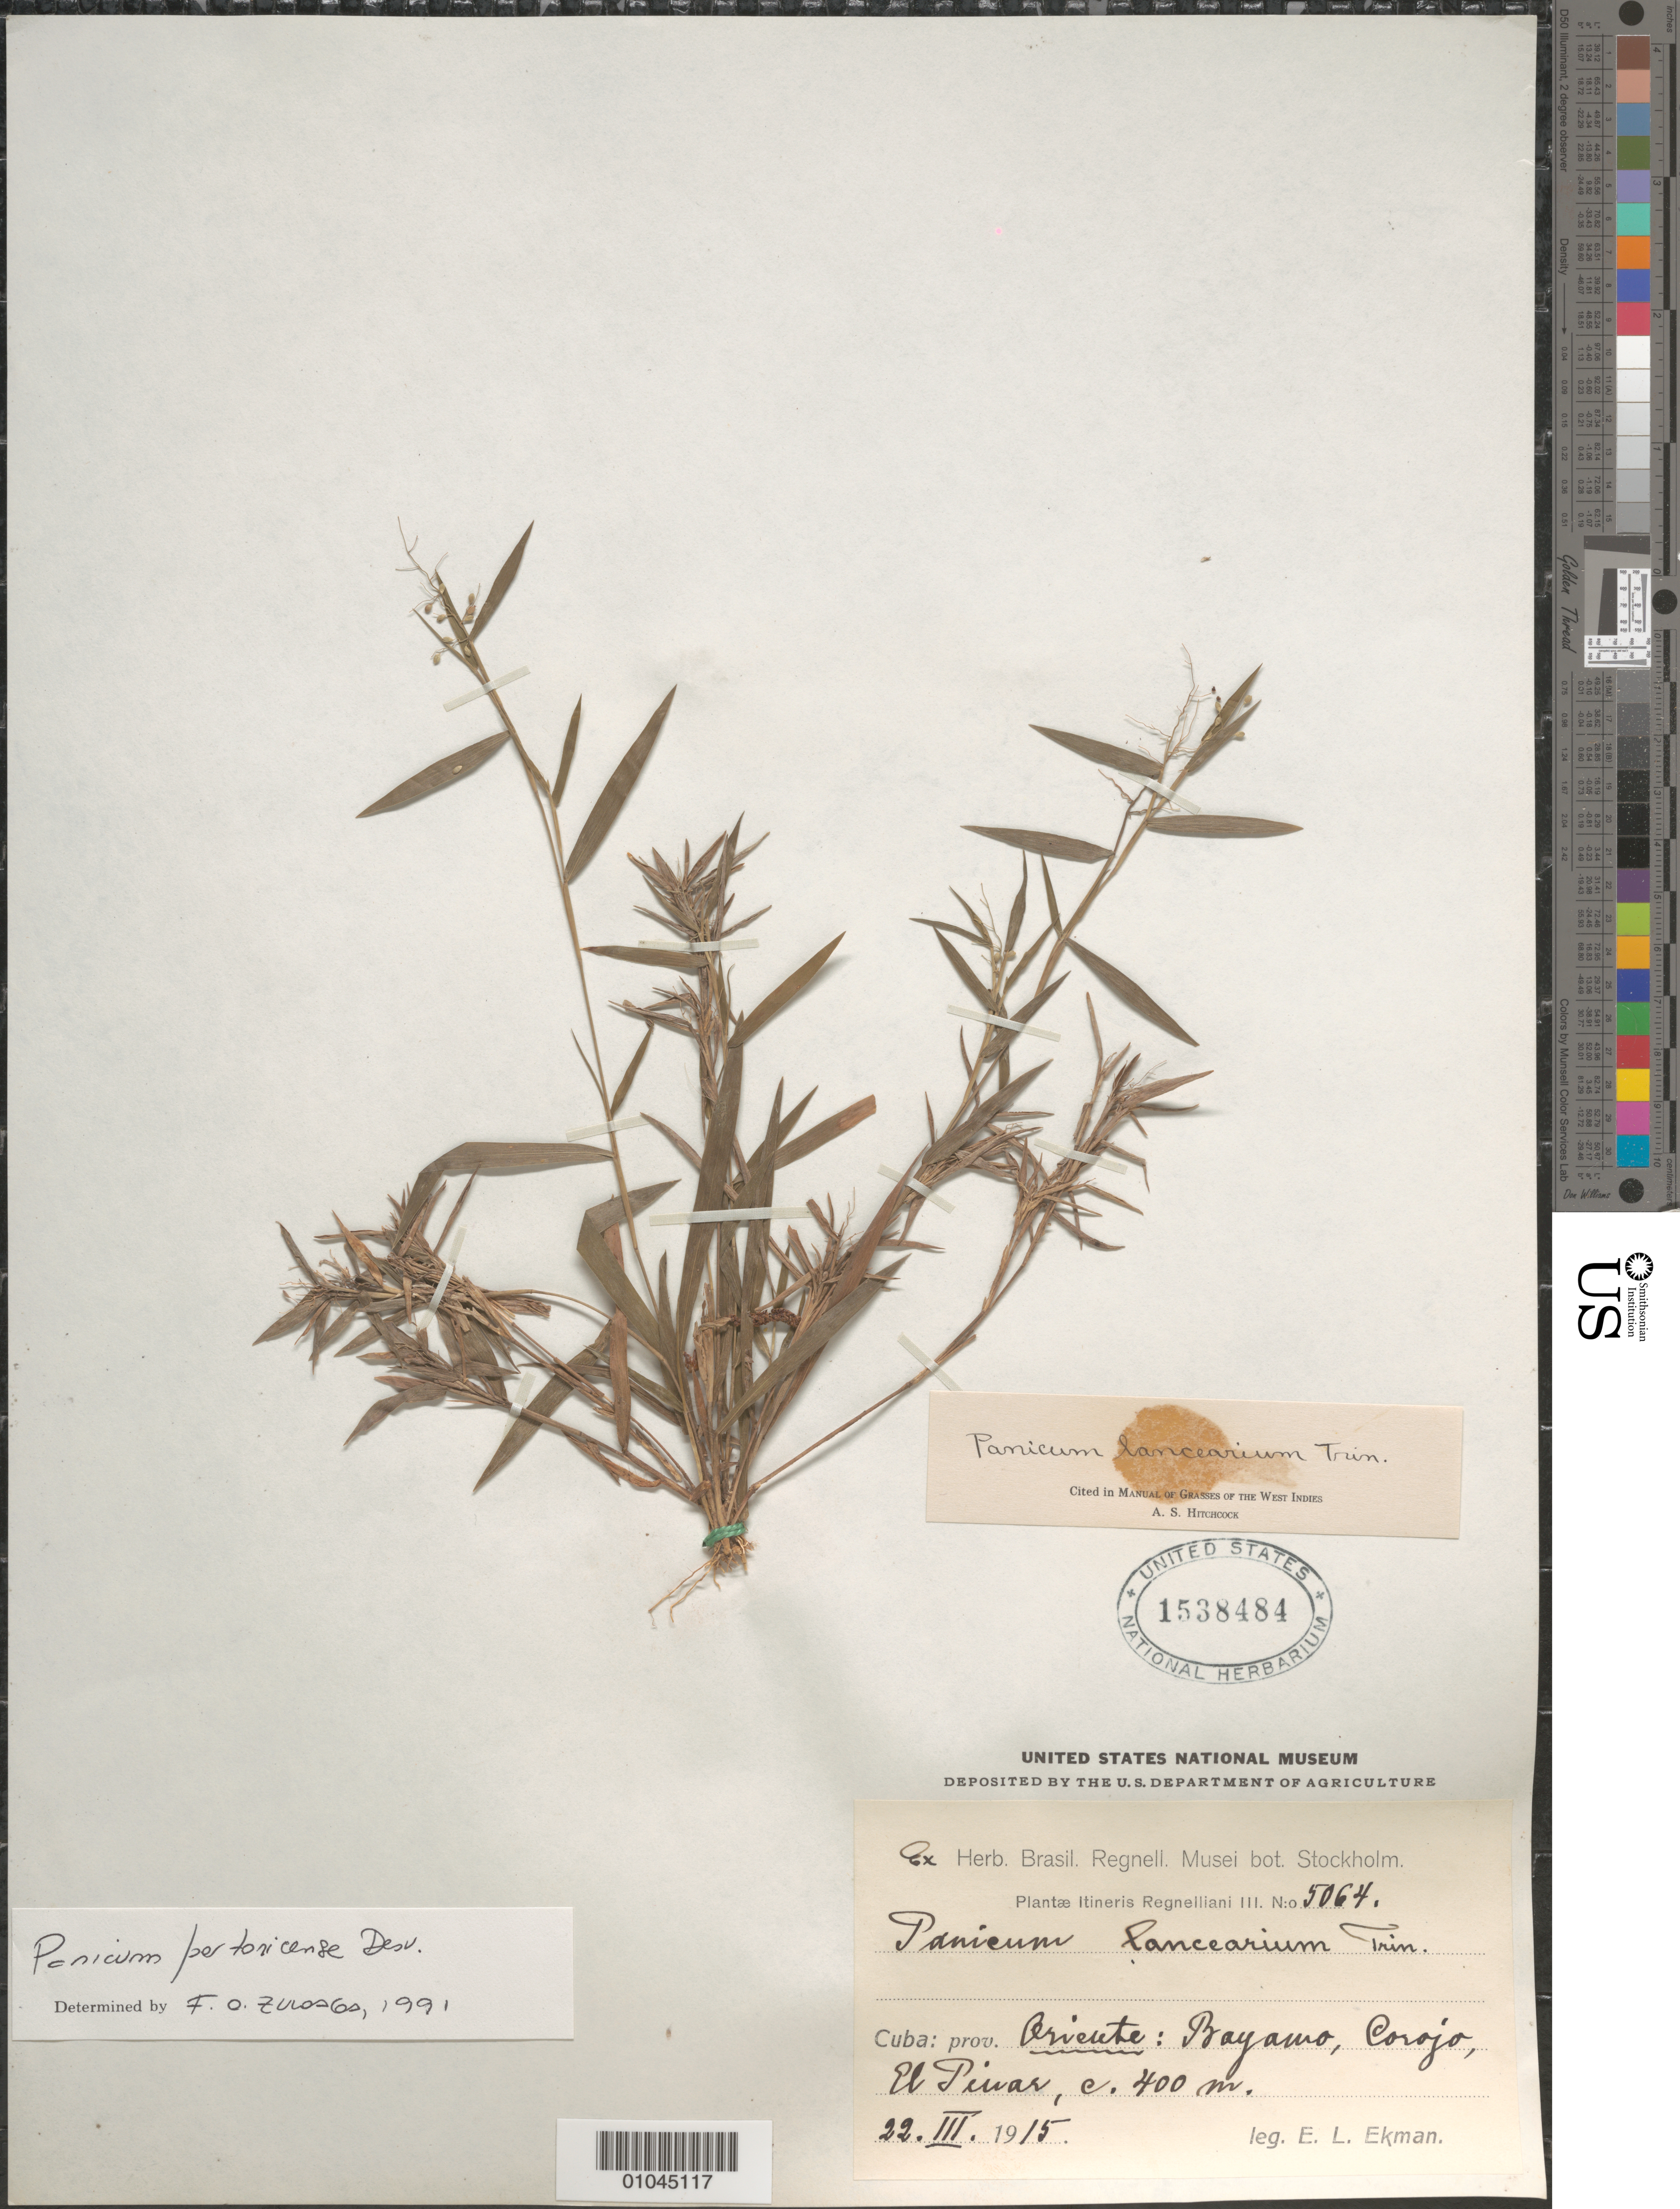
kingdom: Plantae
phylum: Tracheophyta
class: Liliopsida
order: Poales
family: Poaceae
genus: Panicum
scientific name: Panicum portoricense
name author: Desv. ex Ham.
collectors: E. L. Ekman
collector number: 5064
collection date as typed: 22 Mar 1915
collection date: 1915-03-22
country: Cuba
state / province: Oriente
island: Cuba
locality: Bayamo, Corojo, El Pinar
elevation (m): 400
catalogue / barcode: US 1538484